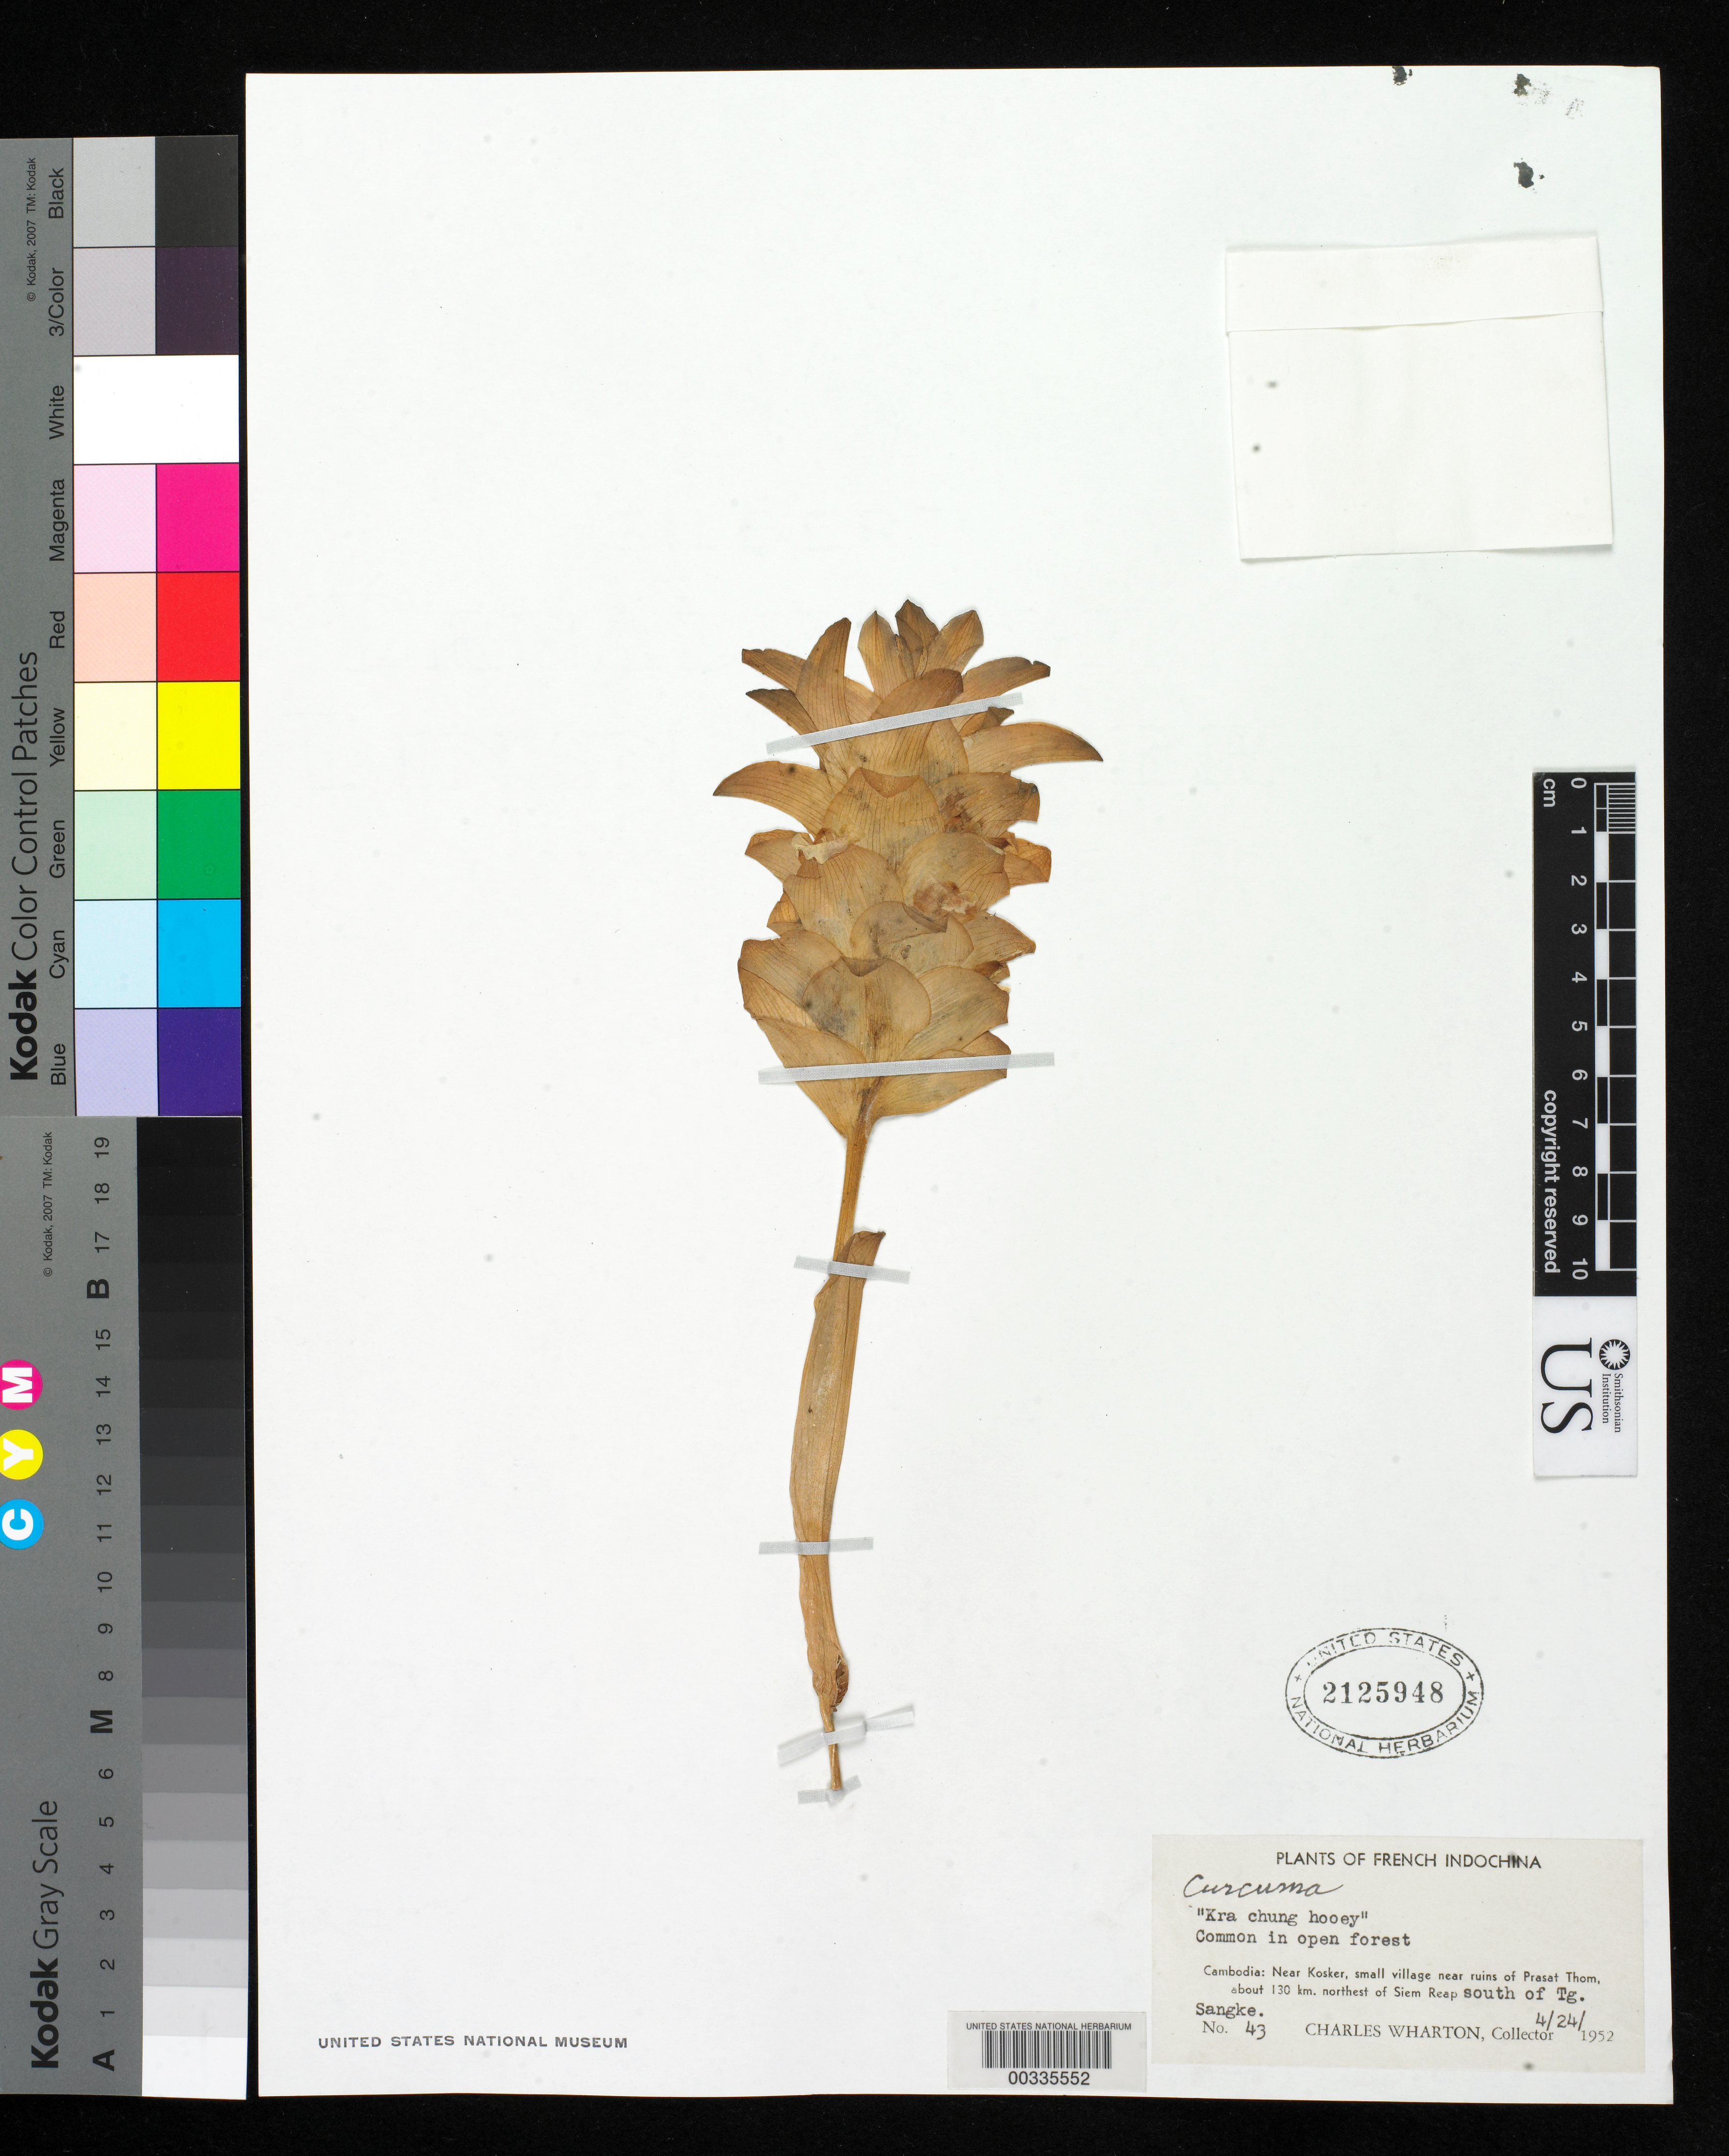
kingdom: Plantae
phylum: Tracheophyta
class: Liliopsida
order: Zingiberales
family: Zingiberaceae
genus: Curcuma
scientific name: Curcuma sp.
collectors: C. Wharton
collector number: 43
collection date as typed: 24 Apr 1952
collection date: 1952-04-24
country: Cambodia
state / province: Siemréab-otâr Méanchey ?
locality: Plants of French Indochina, Cambodia, near Kosker, small village near ruins of Prasat Thom, about 130 km ne of Siem Reap ...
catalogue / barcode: US 2125948